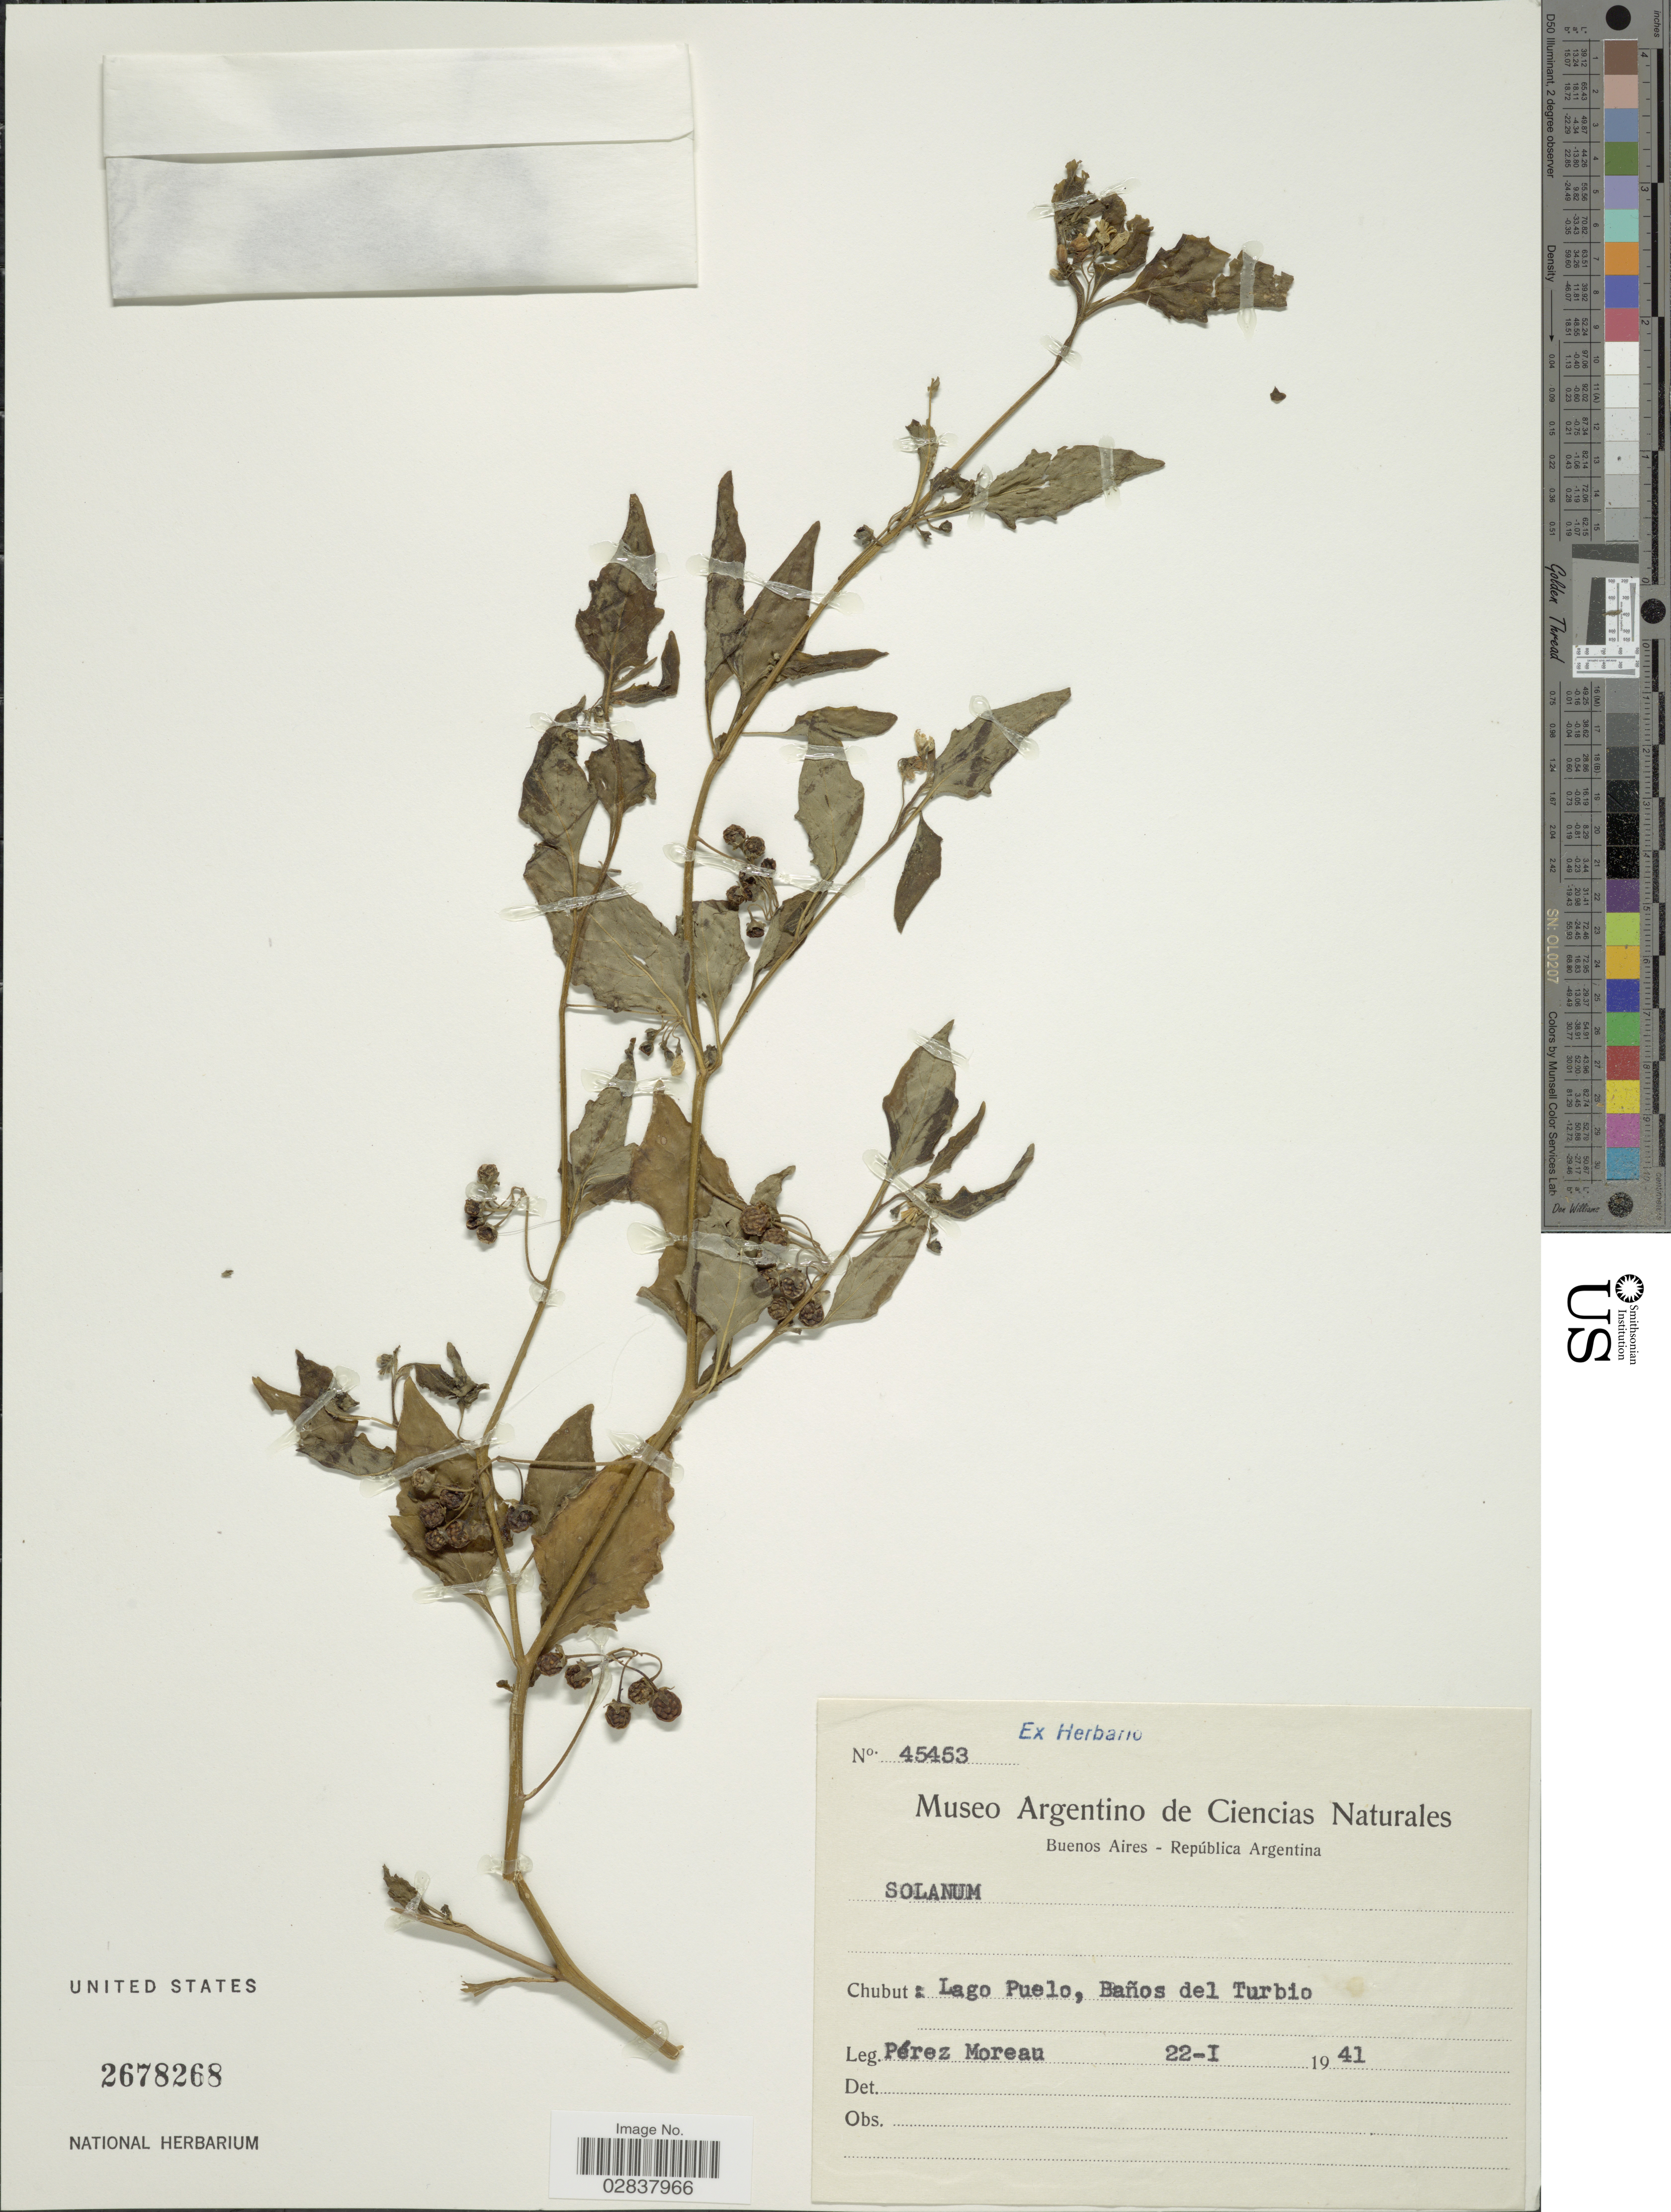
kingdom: Plantae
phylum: Tracheophyta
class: Magnoliopsida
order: Solanales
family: Solanaceae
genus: Solanum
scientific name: Solanum furcatum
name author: Dunal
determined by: Knapp, S. D.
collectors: P. Moreau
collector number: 45453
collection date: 1941-01-22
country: Argentina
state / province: Chubut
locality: Lago Puelo, Baños del Turbio.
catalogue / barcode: US 2678268